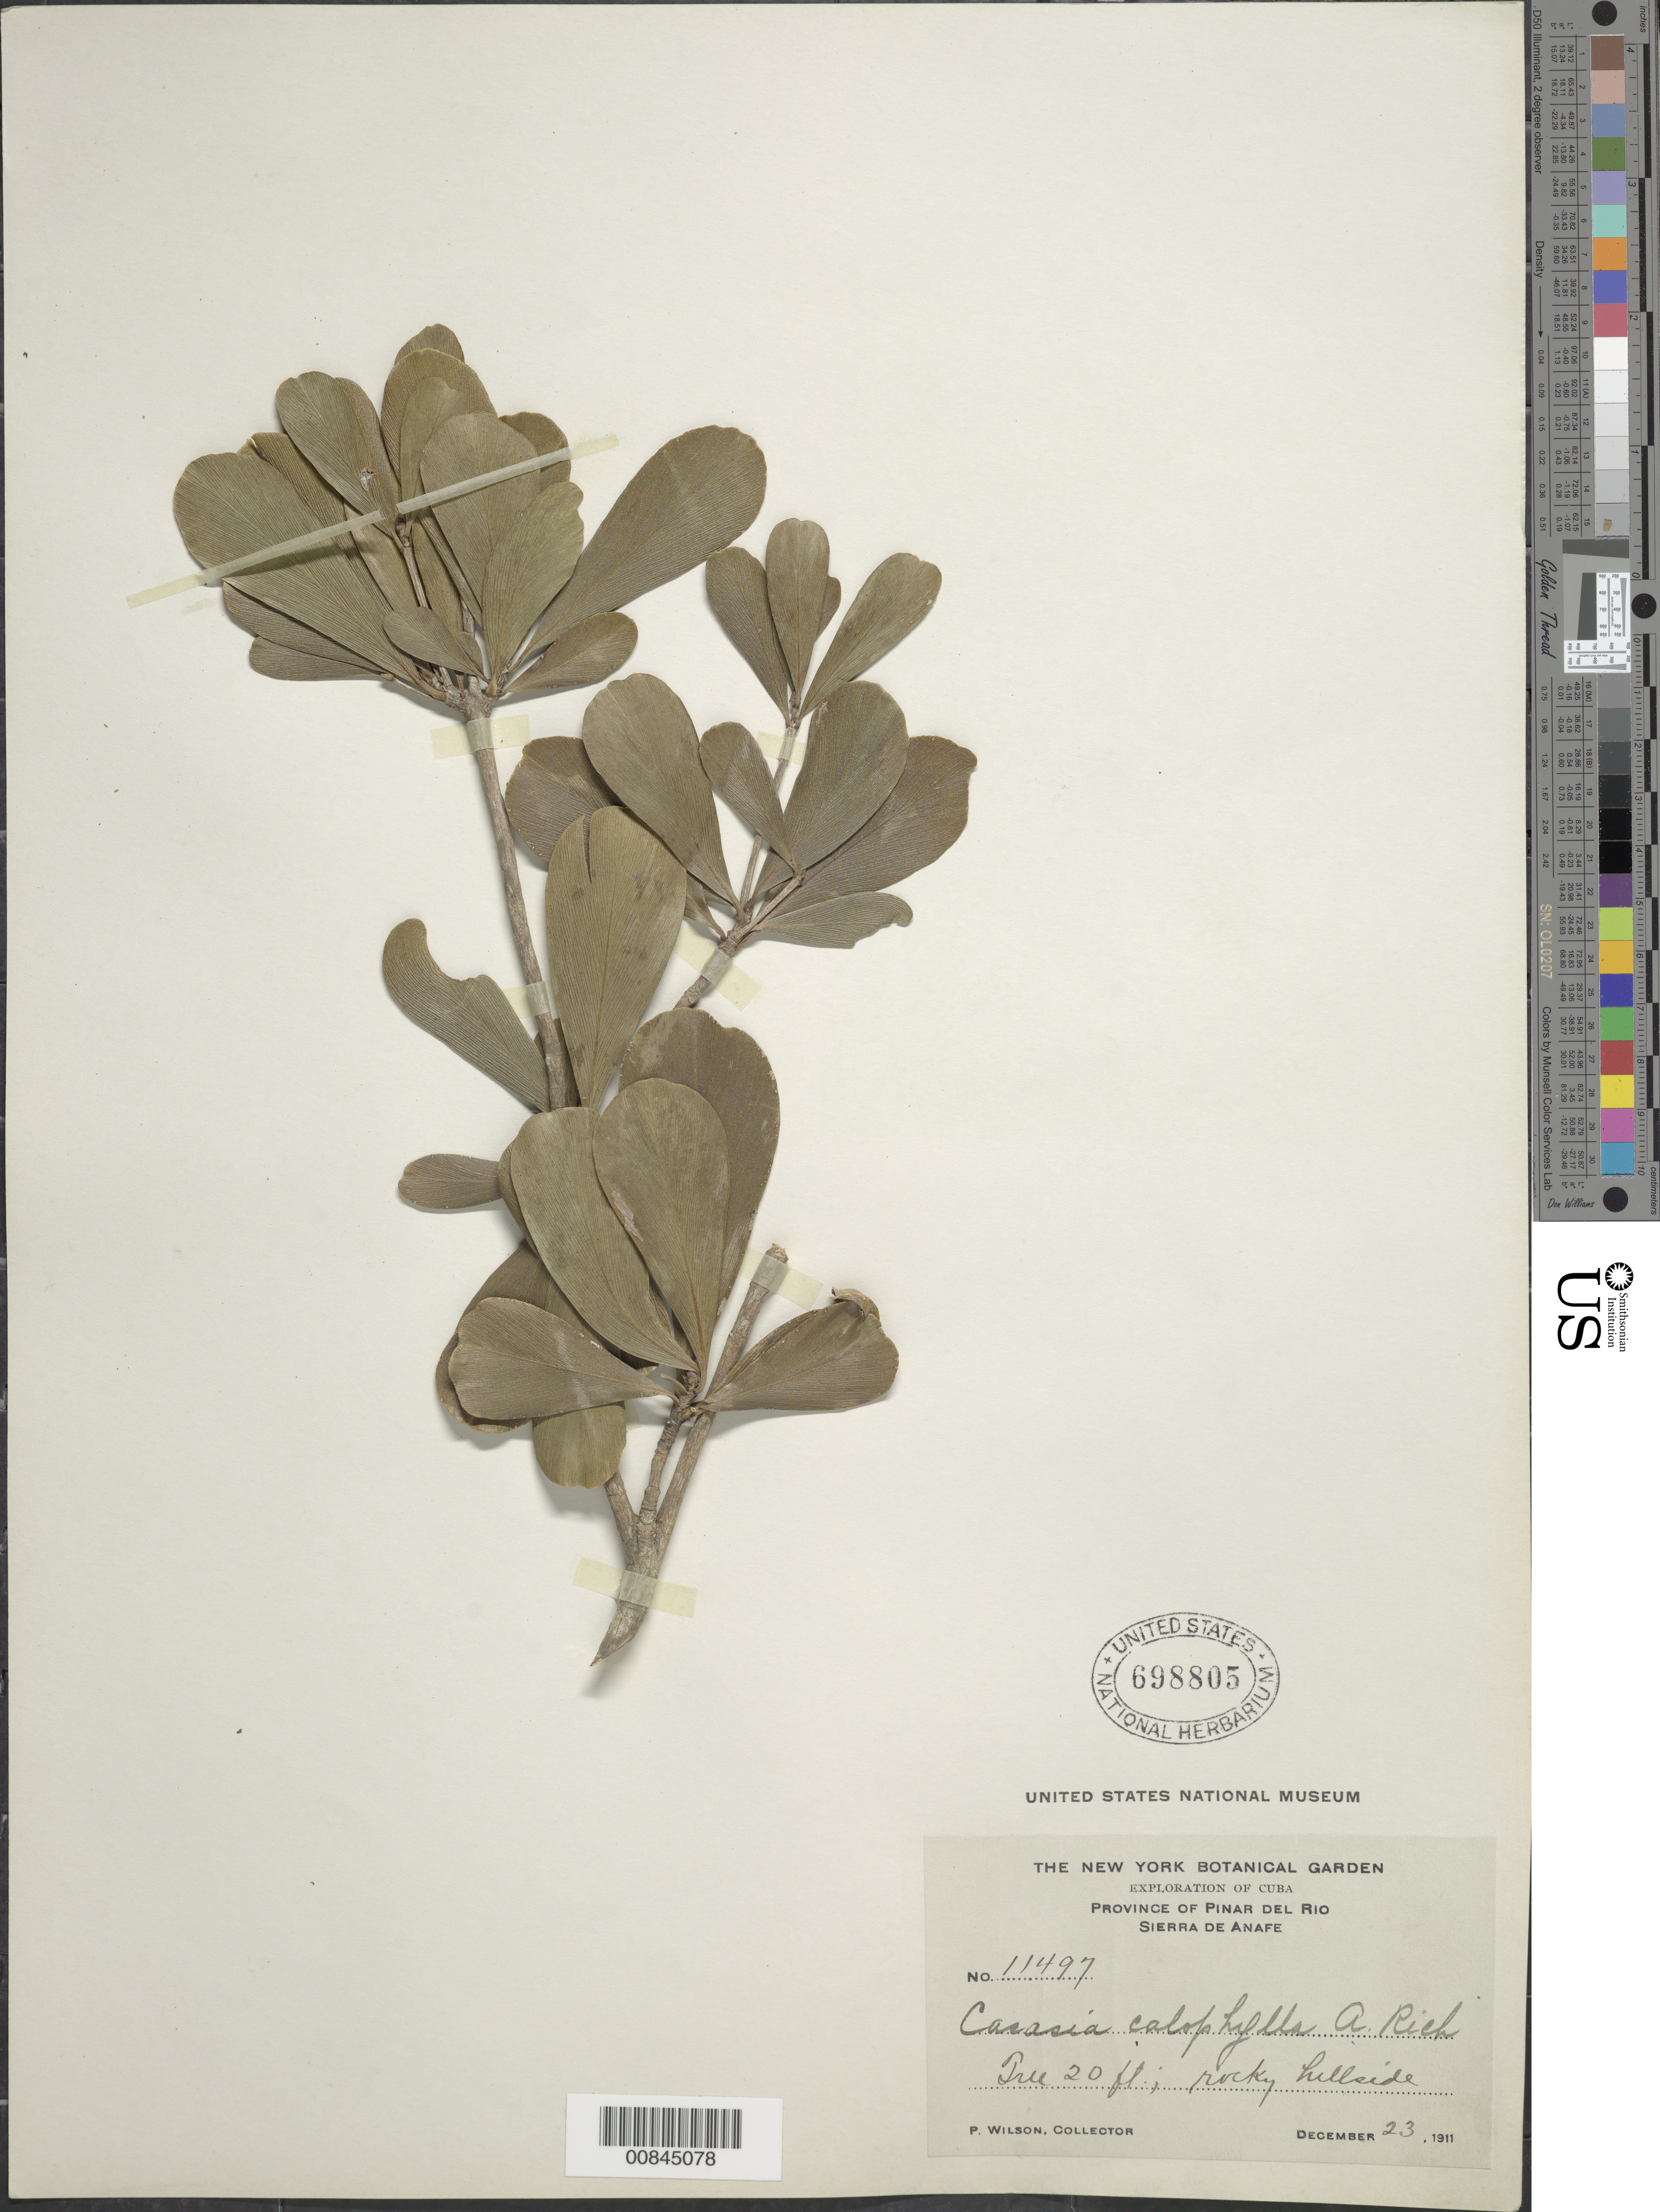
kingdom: Plantae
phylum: Tracheophyta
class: Magnoliopsida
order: Gentianales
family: Rubiaceae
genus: Casasia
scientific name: Casasia calophylla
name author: A. Rich.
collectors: P. Wilson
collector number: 11497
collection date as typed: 23 Dec 1911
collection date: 1911-12-23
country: Cuba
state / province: Pinar del Río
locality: Sierra de Anape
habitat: Rocky hillside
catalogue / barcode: US 698805